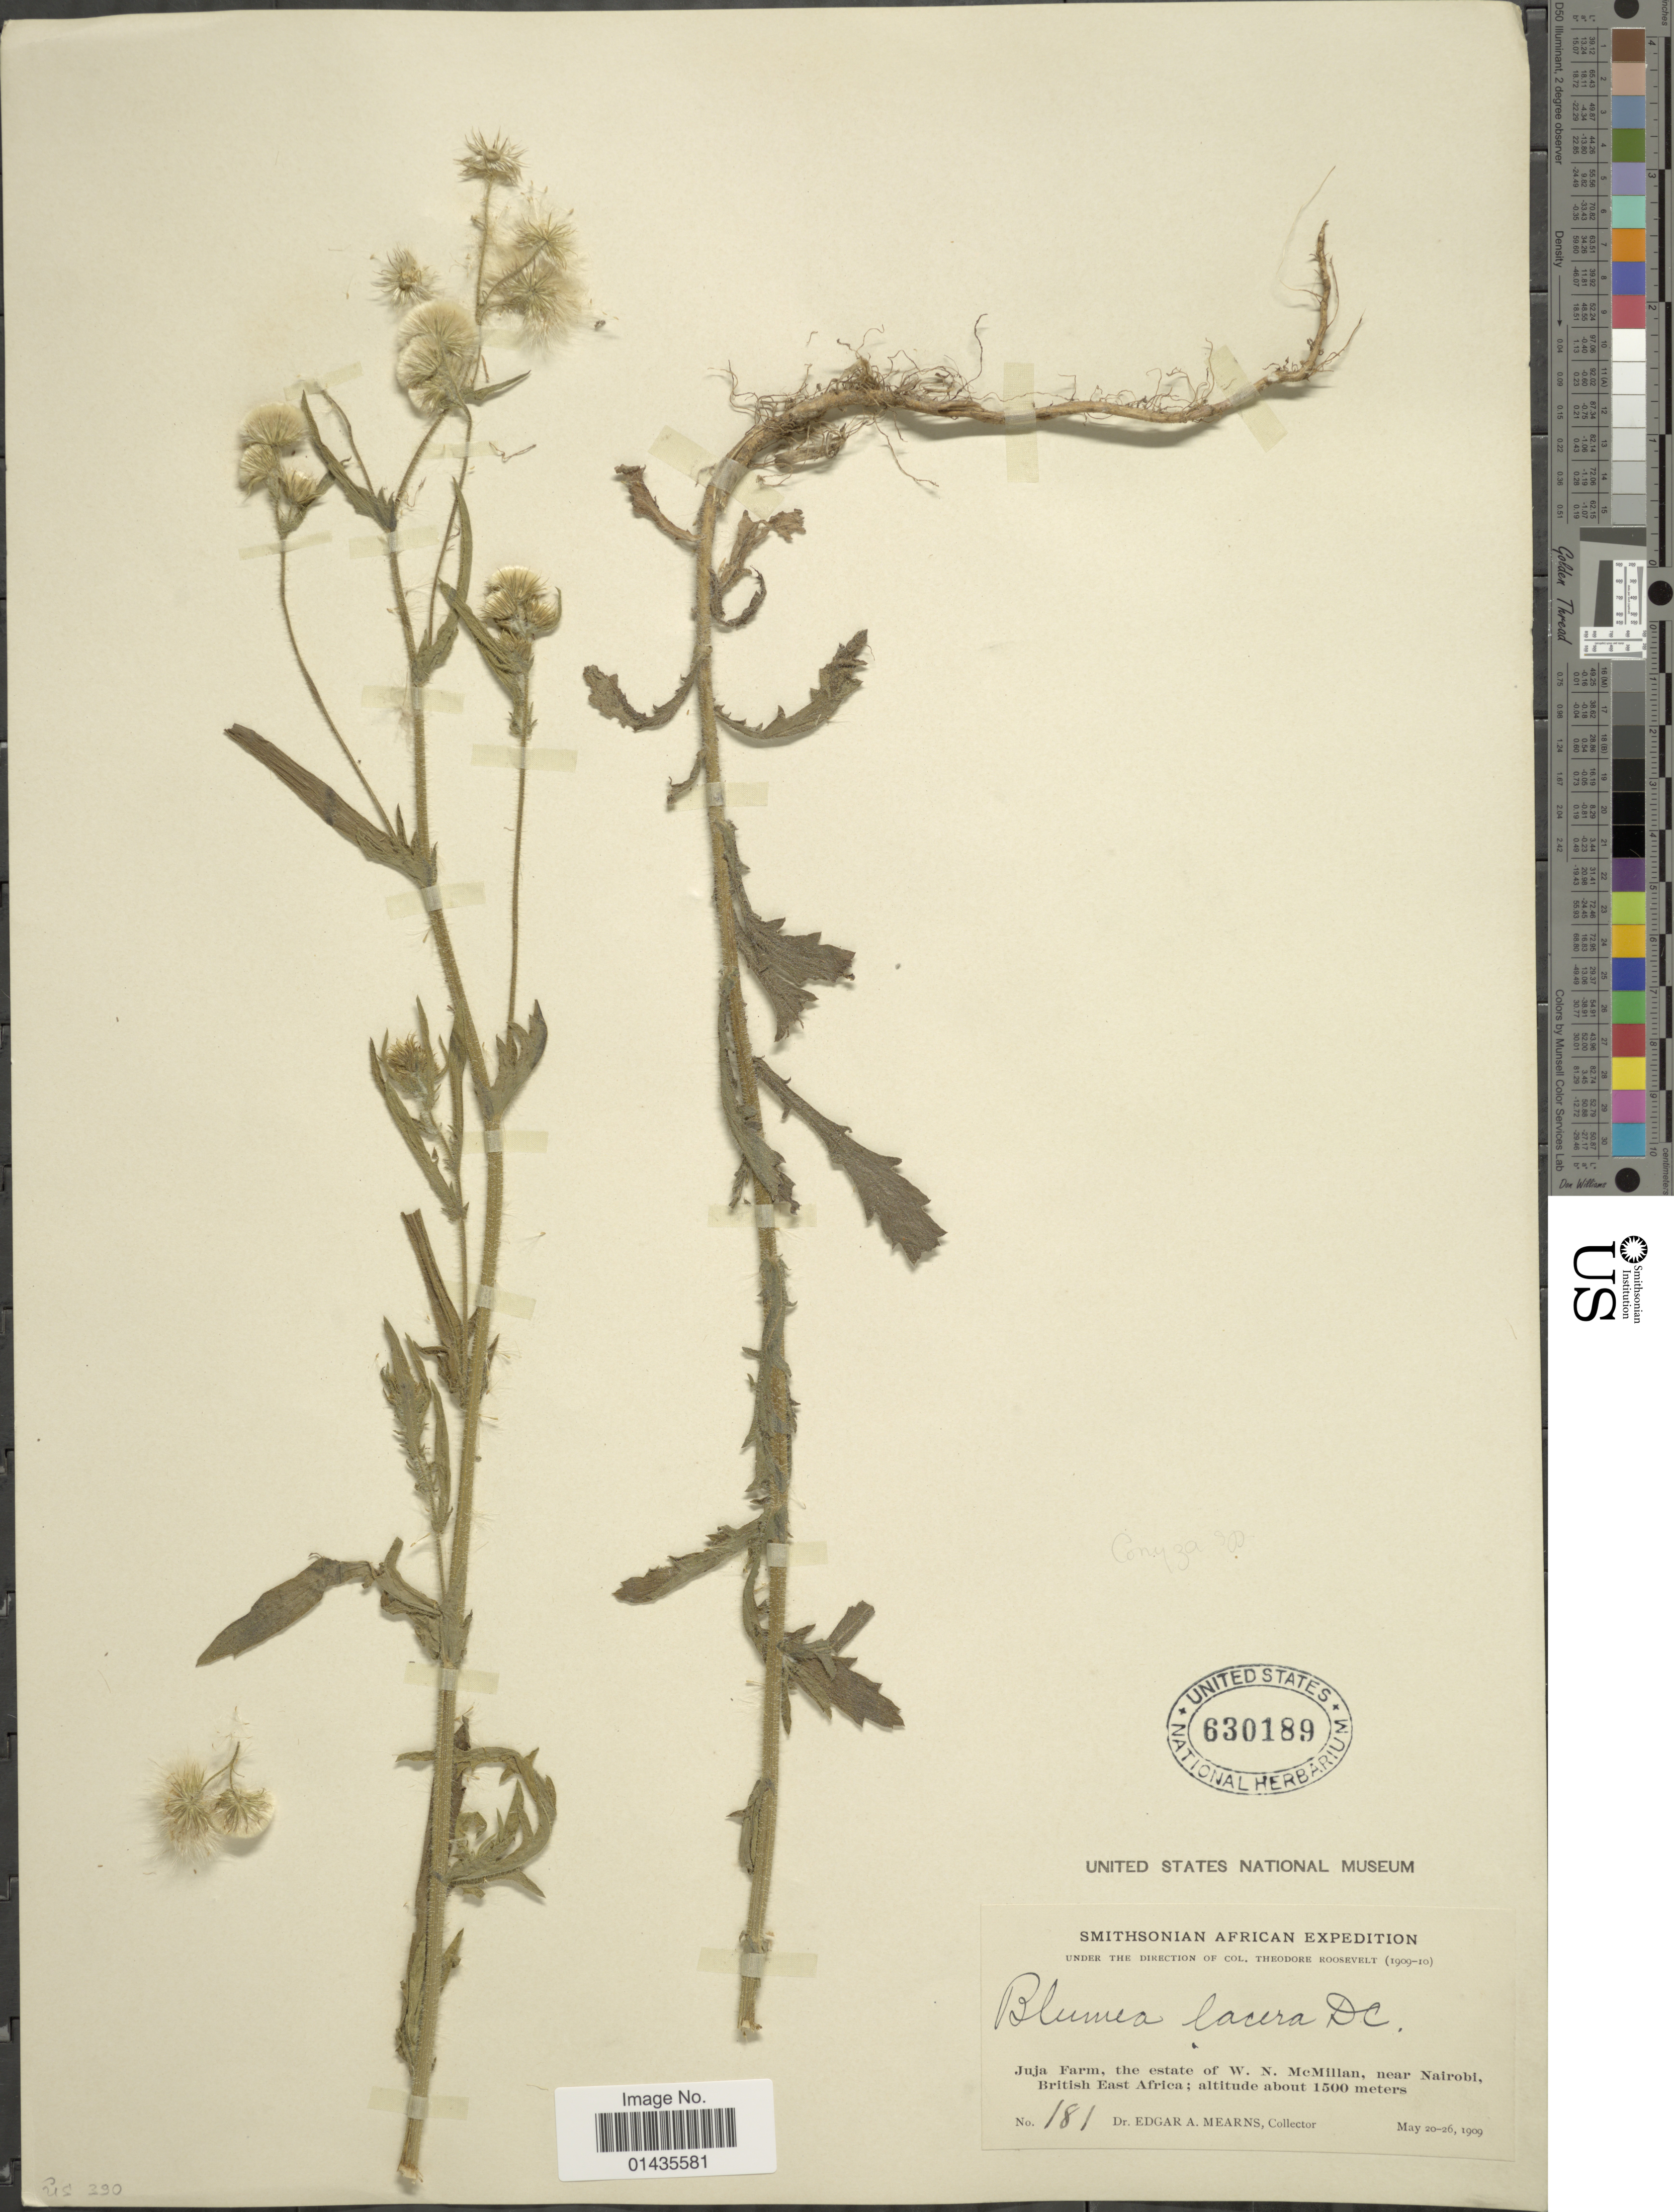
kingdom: Plantae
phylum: Tracheophyta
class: Magnoliopsida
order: Asterales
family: Asteraceae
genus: Blumea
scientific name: Blumea lacera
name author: (Roxb.) DC.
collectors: E. A. Mearns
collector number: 181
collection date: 1909-05-20/1909-05-26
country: Kenya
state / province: Nairobi Area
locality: Africa, Juja Farm, the estate of W. N. McMillan, near Nairobi, British East Africa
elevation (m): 1500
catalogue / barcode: US 630189